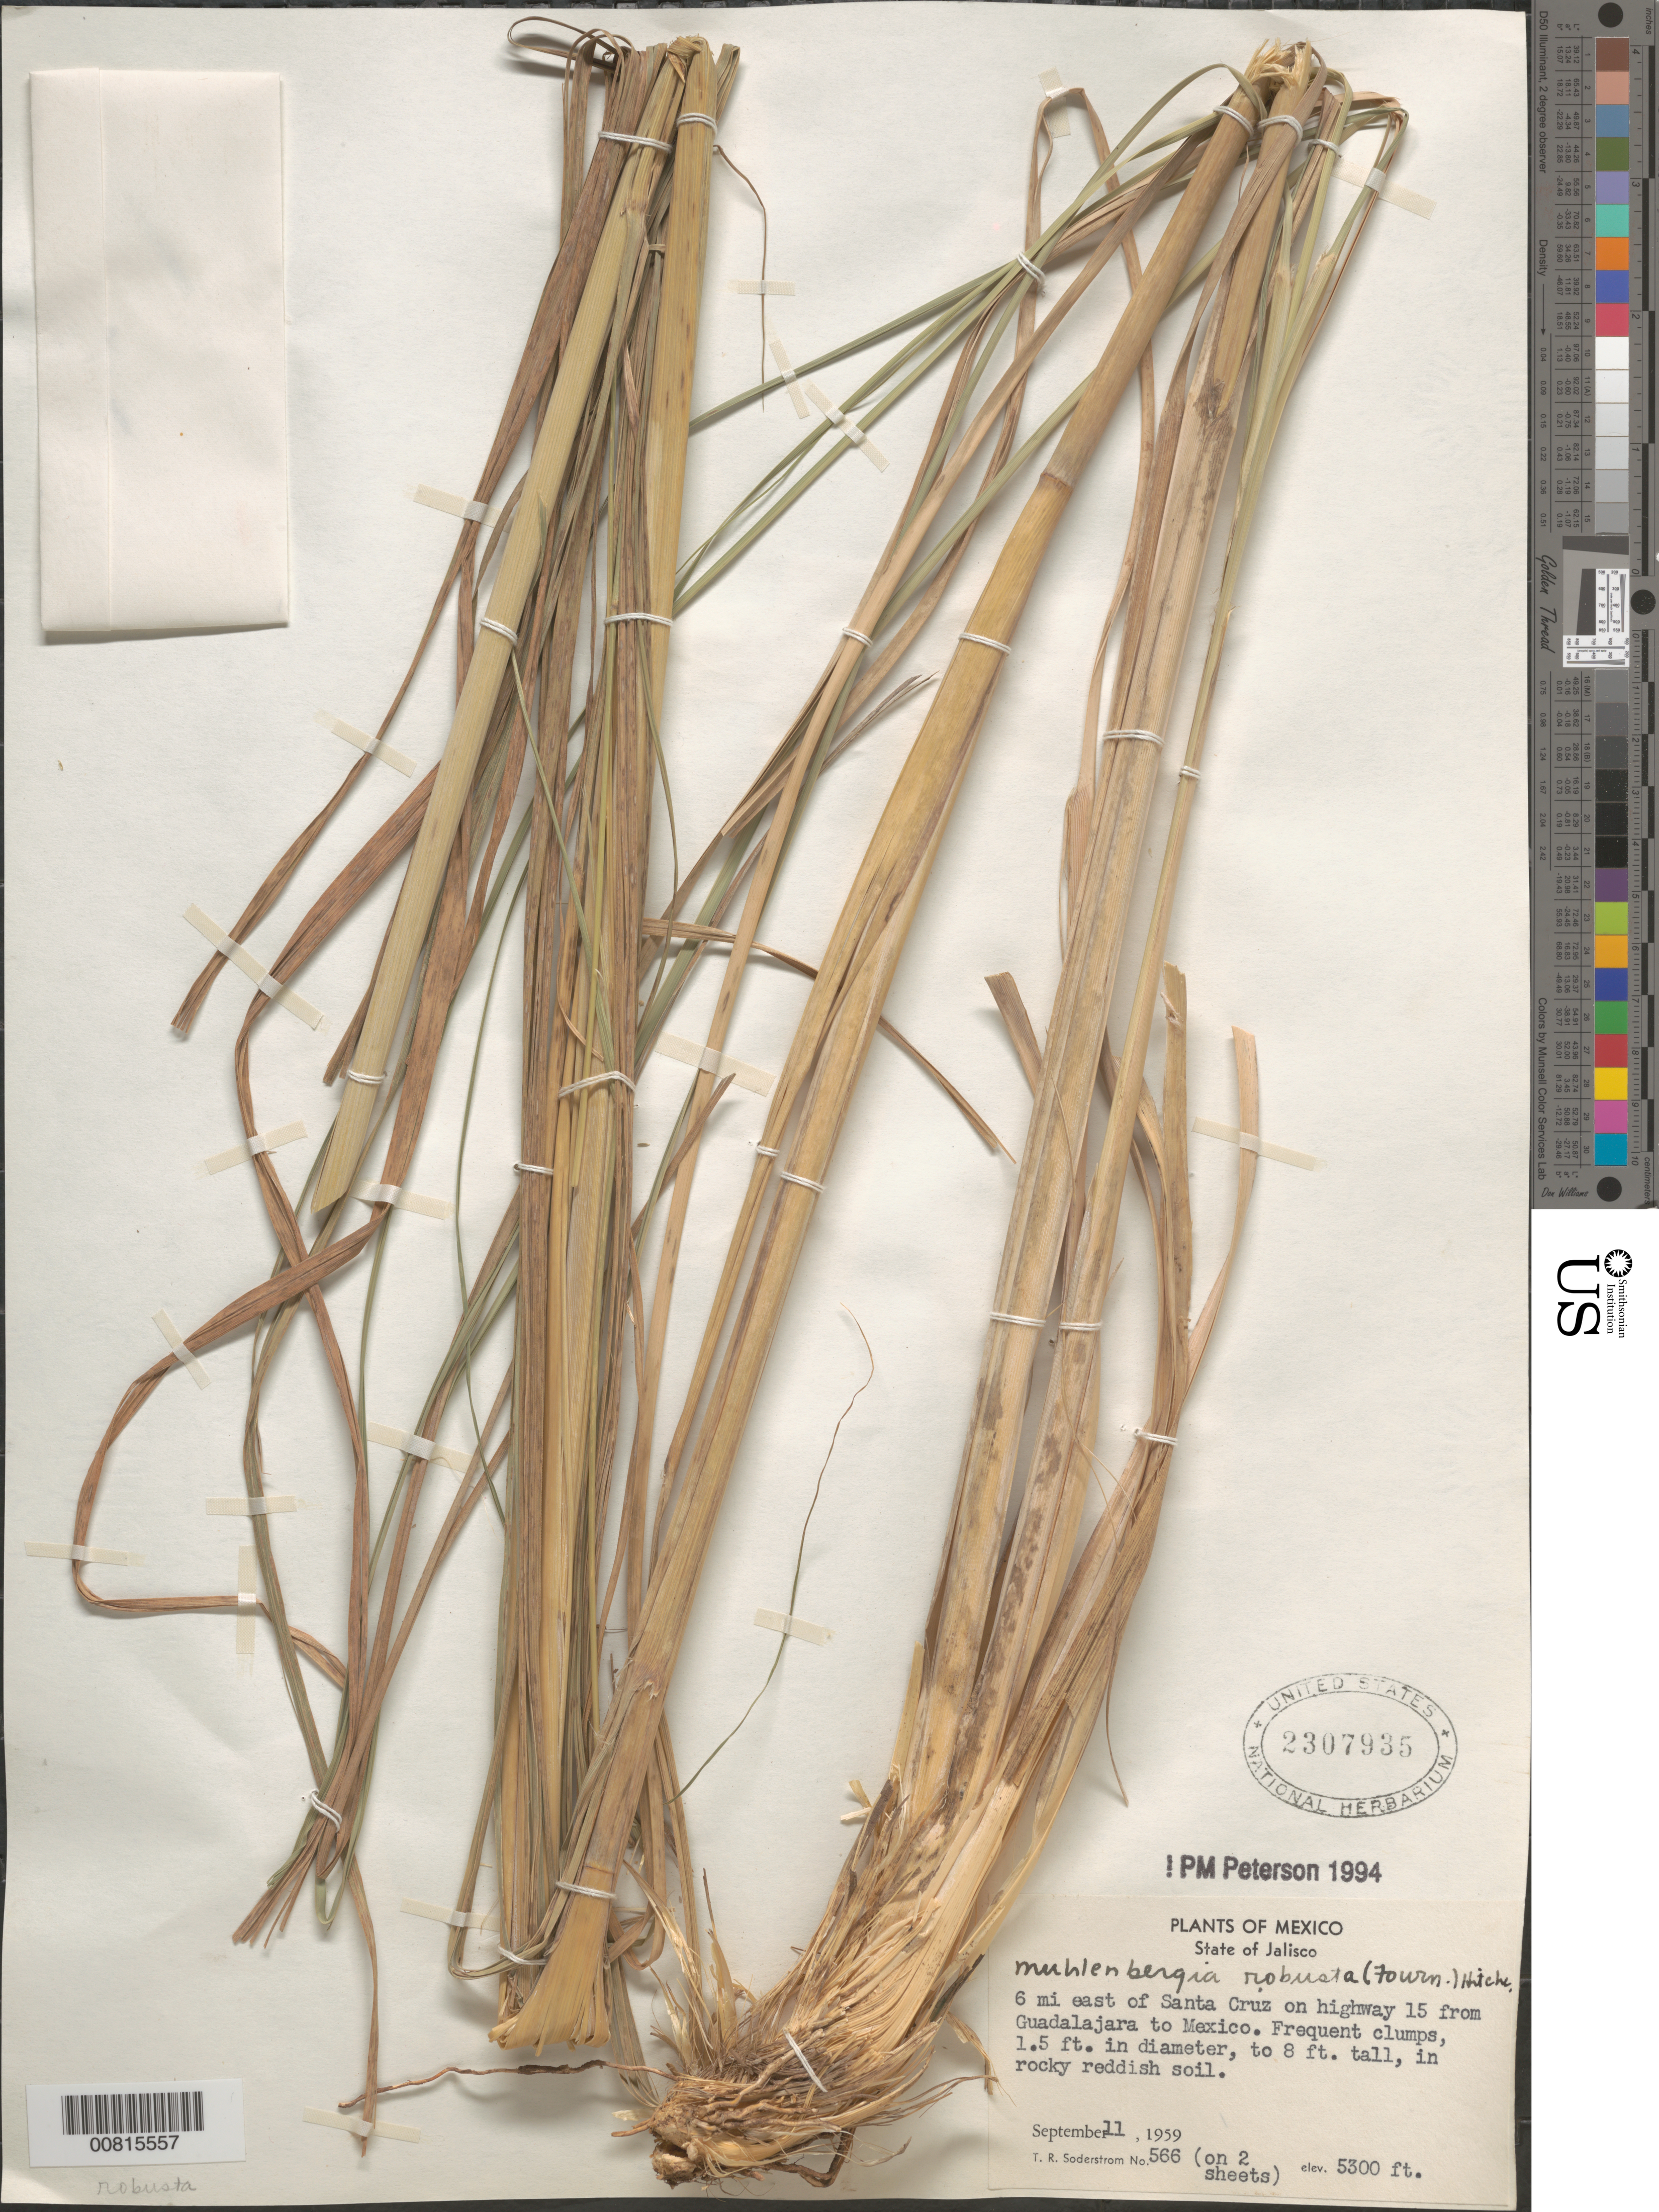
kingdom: Plantae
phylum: Tracheophyta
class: Liliopsida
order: Poales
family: Poaceae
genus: Muhlenbergia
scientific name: Muhlenbergia robusta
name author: (E. Fourn.) Hitchc.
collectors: T. R. Soderstrom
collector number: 566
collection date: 1959-09-11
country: Mexico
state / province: Jalisco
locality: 6 mi E of Santa Cruz on Hwy 15 to Guadalajara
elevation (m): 1615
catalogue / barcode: US 2307935